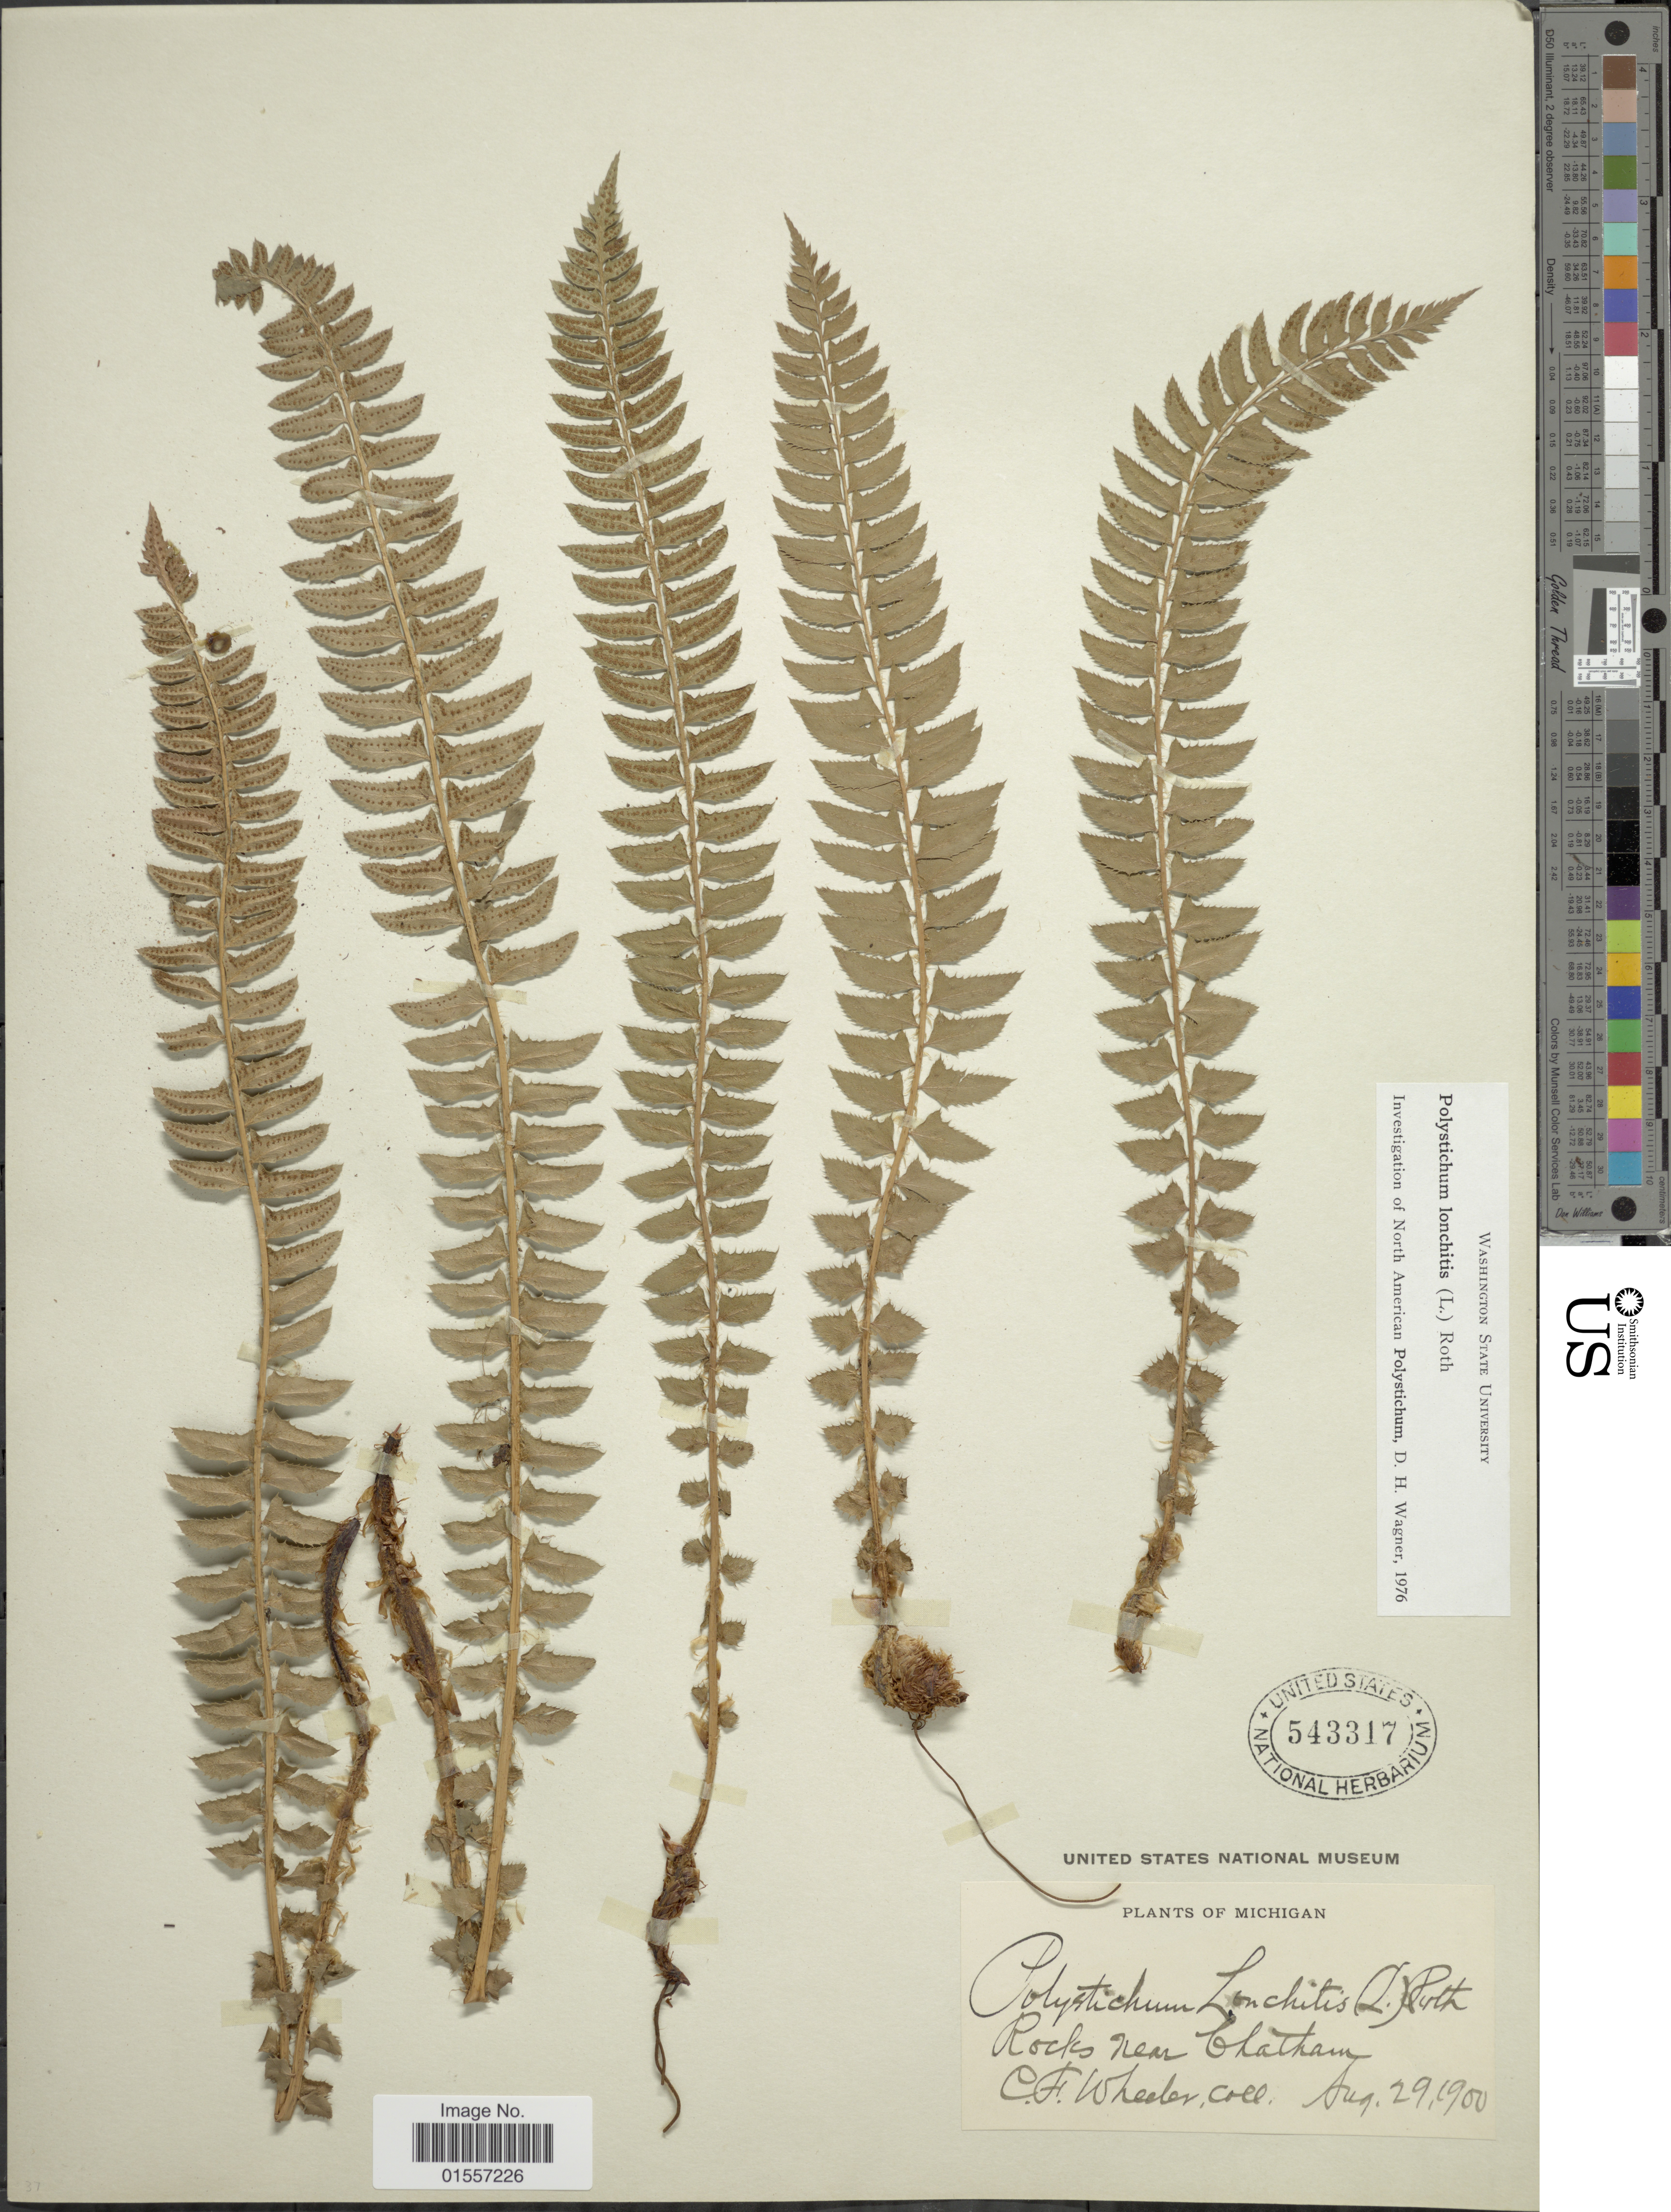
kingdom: Plantae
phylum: Tracheophyta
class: Polypodiopsida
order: Polypodiales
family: Dryopteridaceae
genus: Polystichum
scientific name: Polystichum lonchitis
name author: (Roth) L.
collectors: C. Wheeler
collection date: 1900-08-29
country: United States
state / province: Michigan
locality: Rocks near Chatham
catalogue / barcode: US 543317